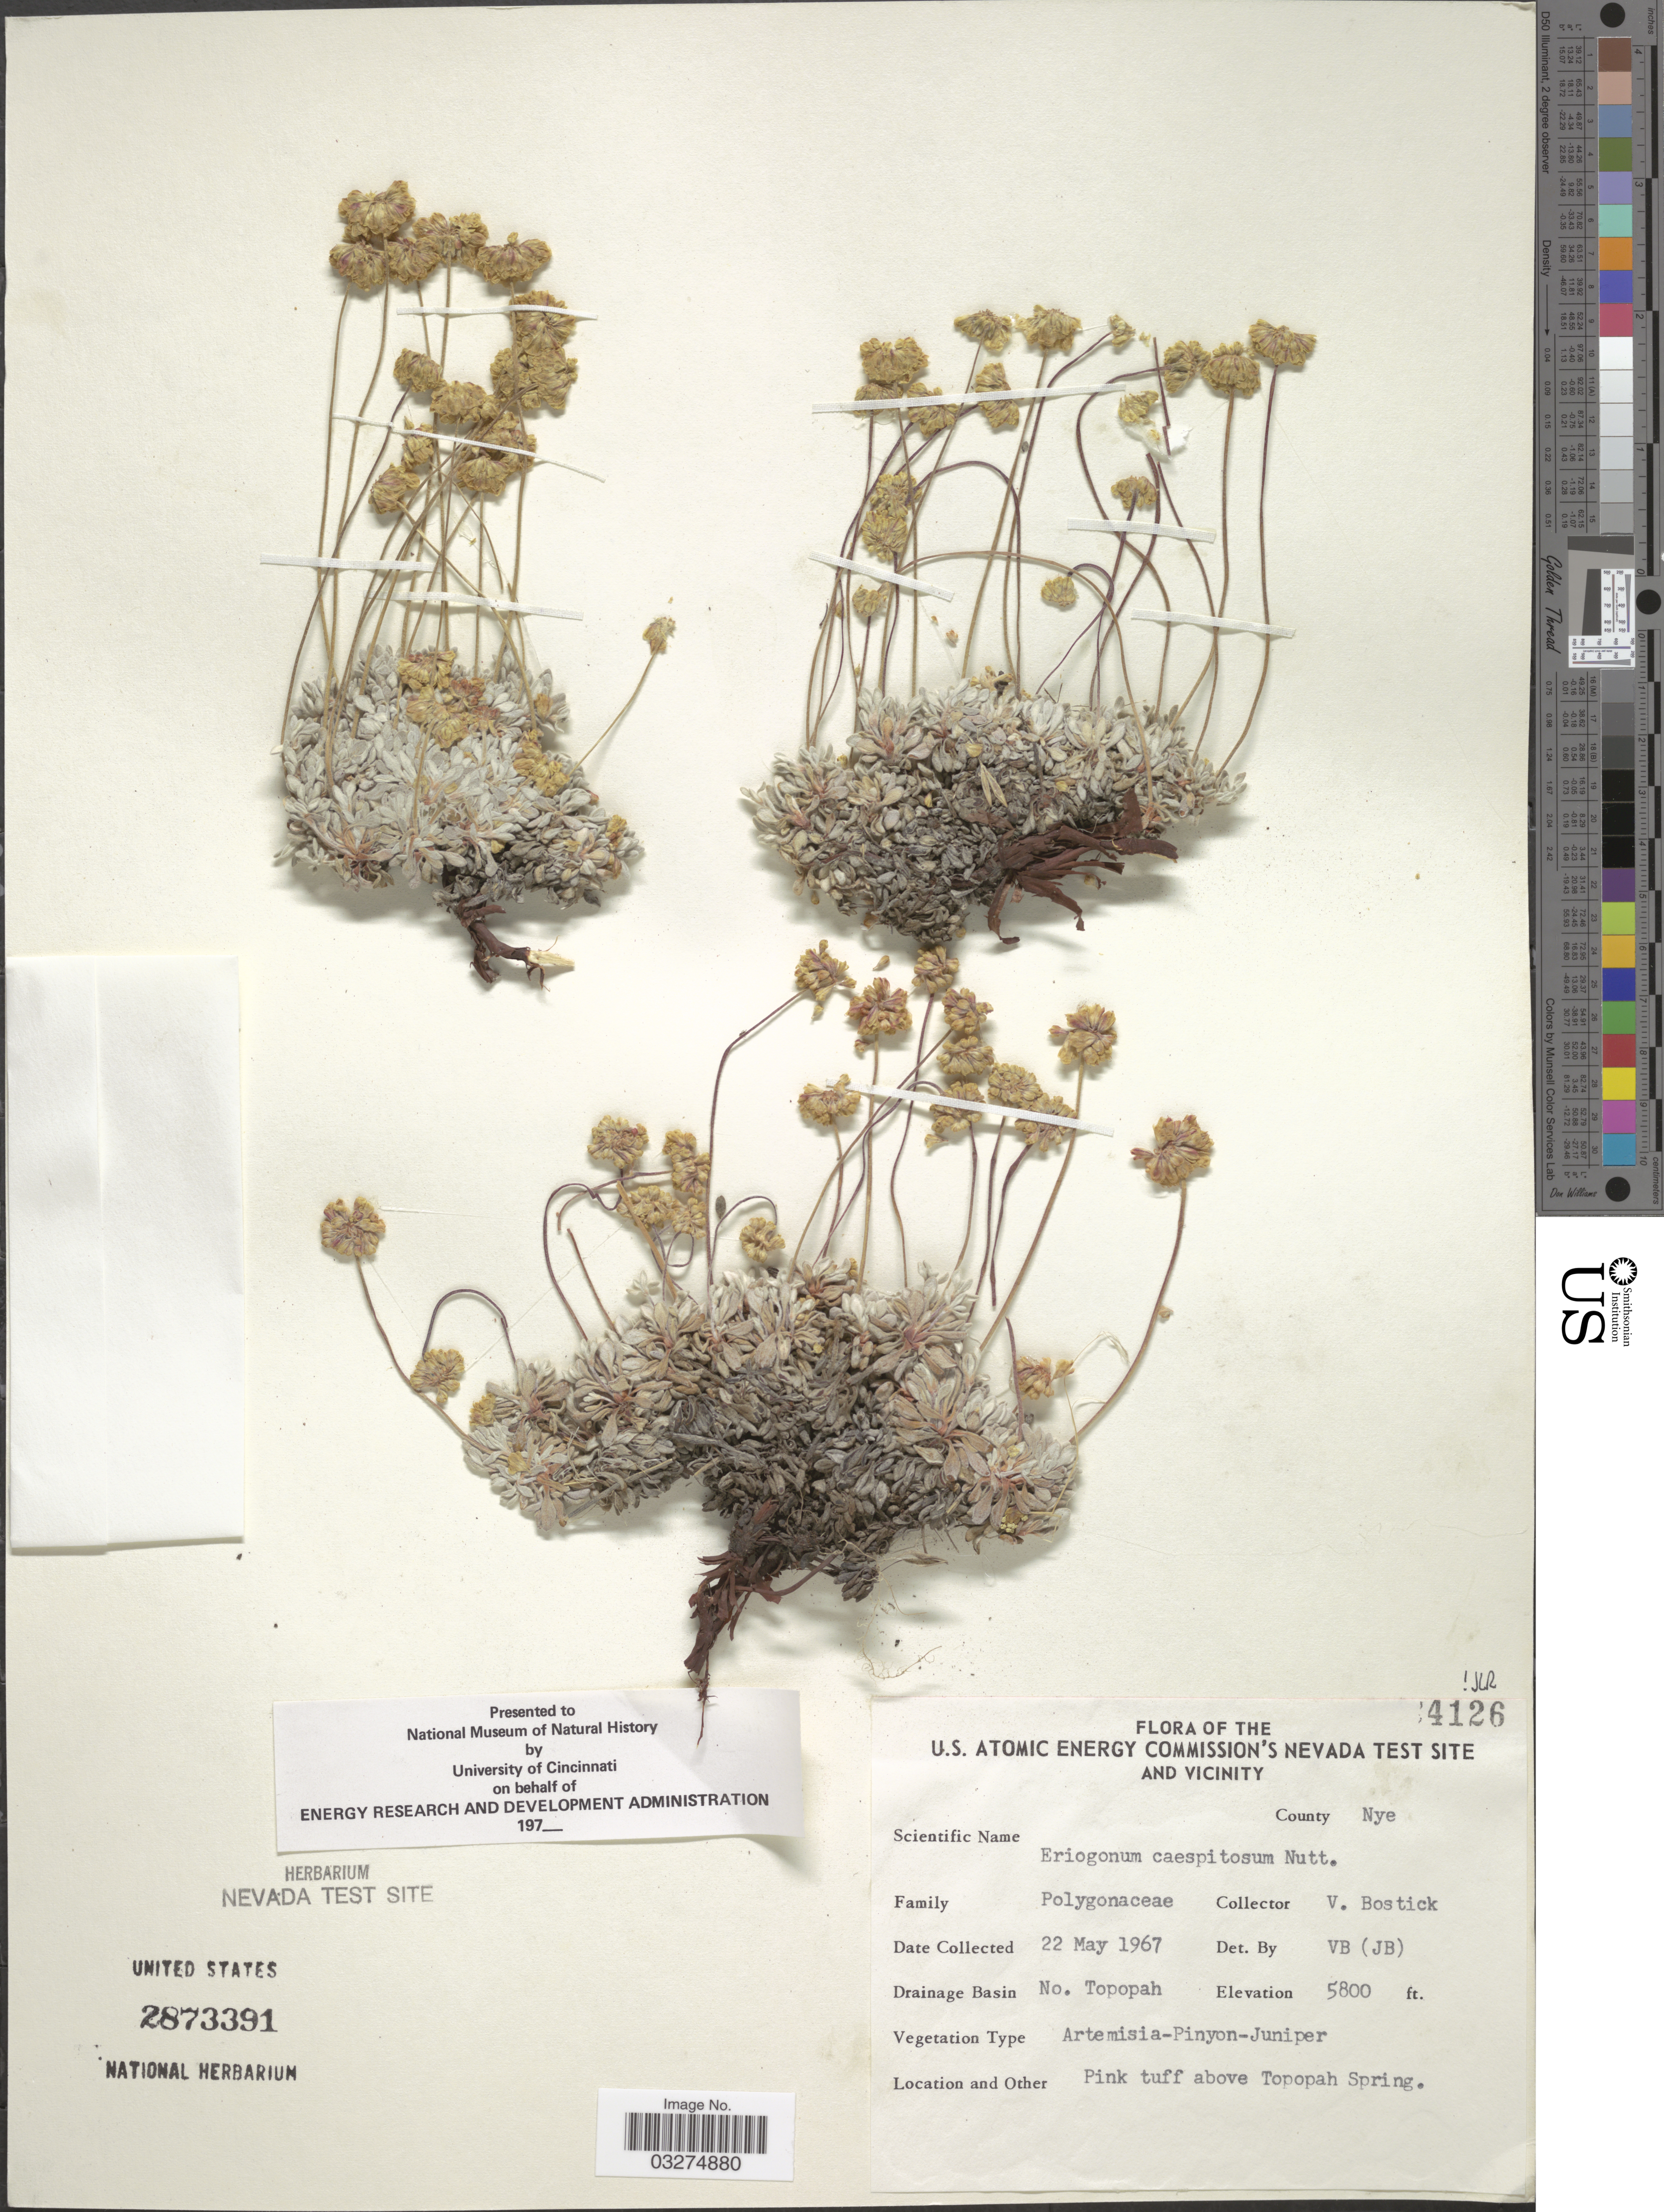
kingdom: Plantae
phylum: Tracheophyta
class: Magnoliopsida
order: Caryophyllales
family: Polygonaceae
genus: Eriogonum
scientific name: Eriogonum caespitosum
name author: Nutt.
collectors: V. Bostick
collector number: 4126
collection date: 1967-05-22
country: United States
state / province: Nevada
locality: U.S. Atomic Energy Commission's Nevada Test Site and Vicinity. County Nye. Drainage Basin No. Topopah. Pink tuff above Topopah Spring.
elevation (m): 1768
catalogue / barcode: US 2873391